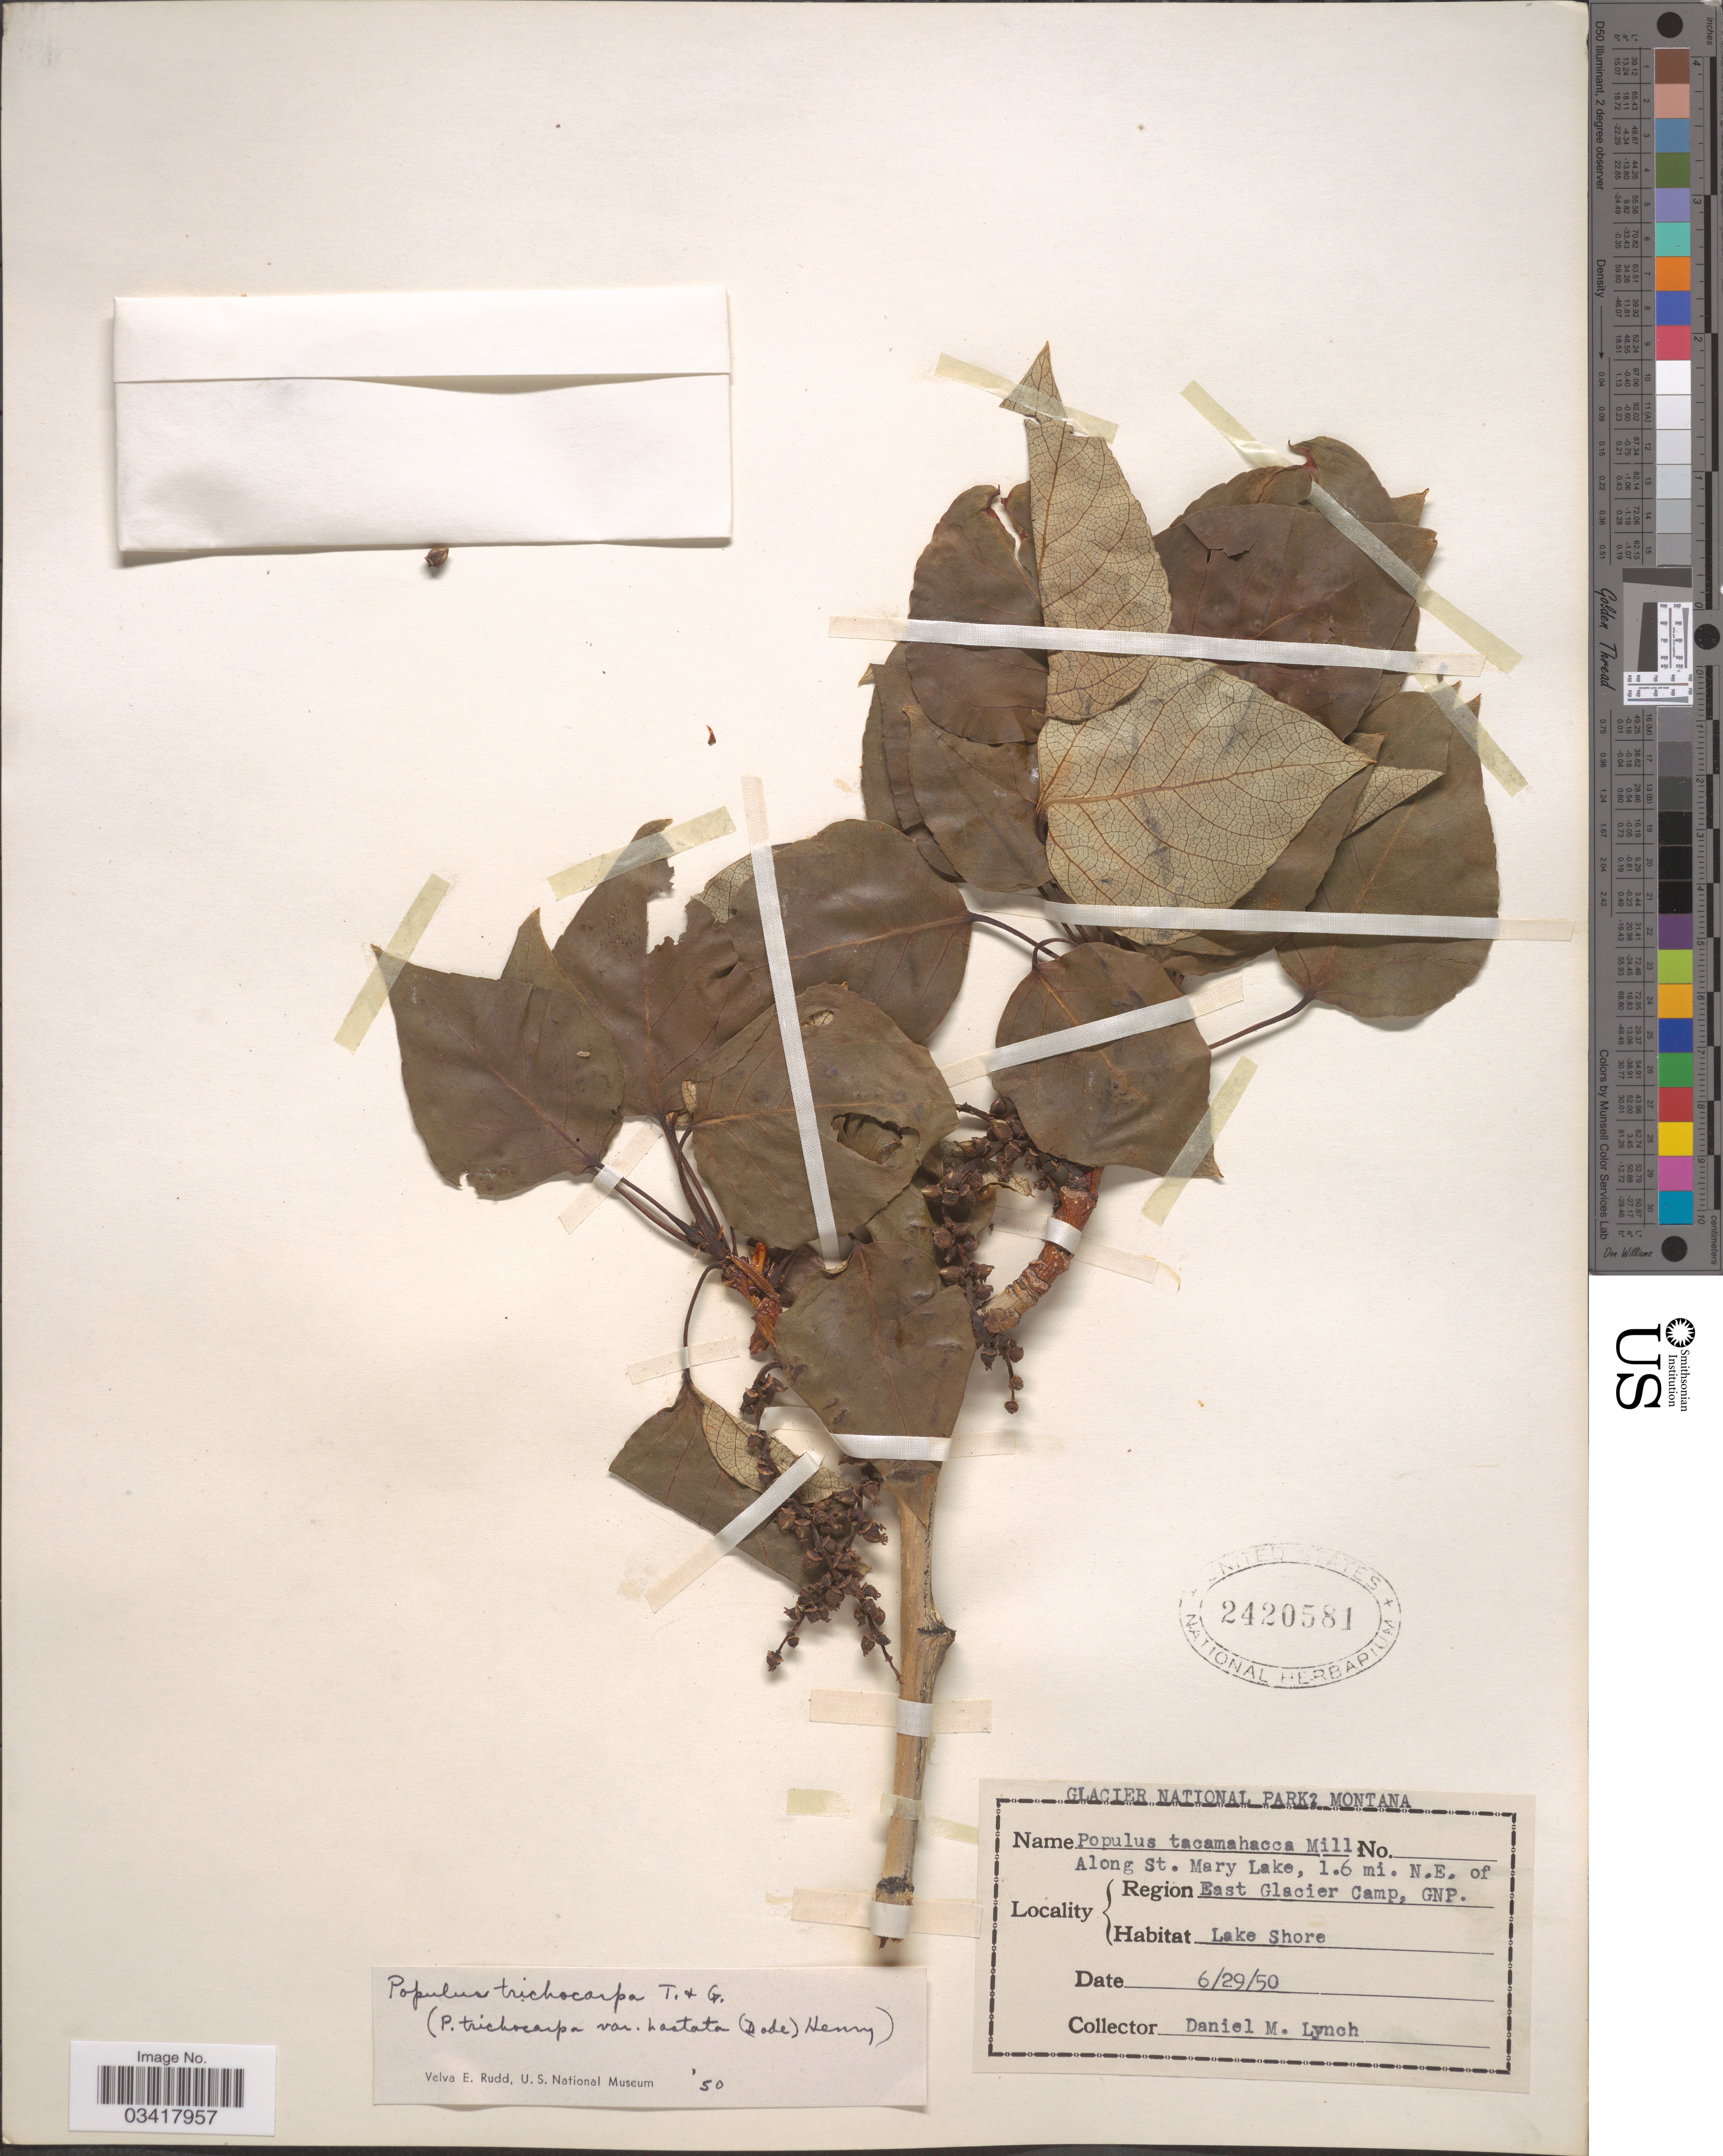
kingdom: Plantae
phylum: Tracheophyta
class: Magnoliopsida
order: Malpighiales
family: Salicaceae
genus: Populus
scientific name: Populus trichocarpa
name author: Torr. & A. Gray ex W. Hook.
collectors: D. Lynch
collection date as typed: Transcribed d/m/y: 29/6/50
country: United States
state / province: Montana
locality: Glacier National Park. Along St. Mary Lake, 1.6 mi N.E. of East Glacier Camp, GNP.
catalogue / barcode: US 2420581